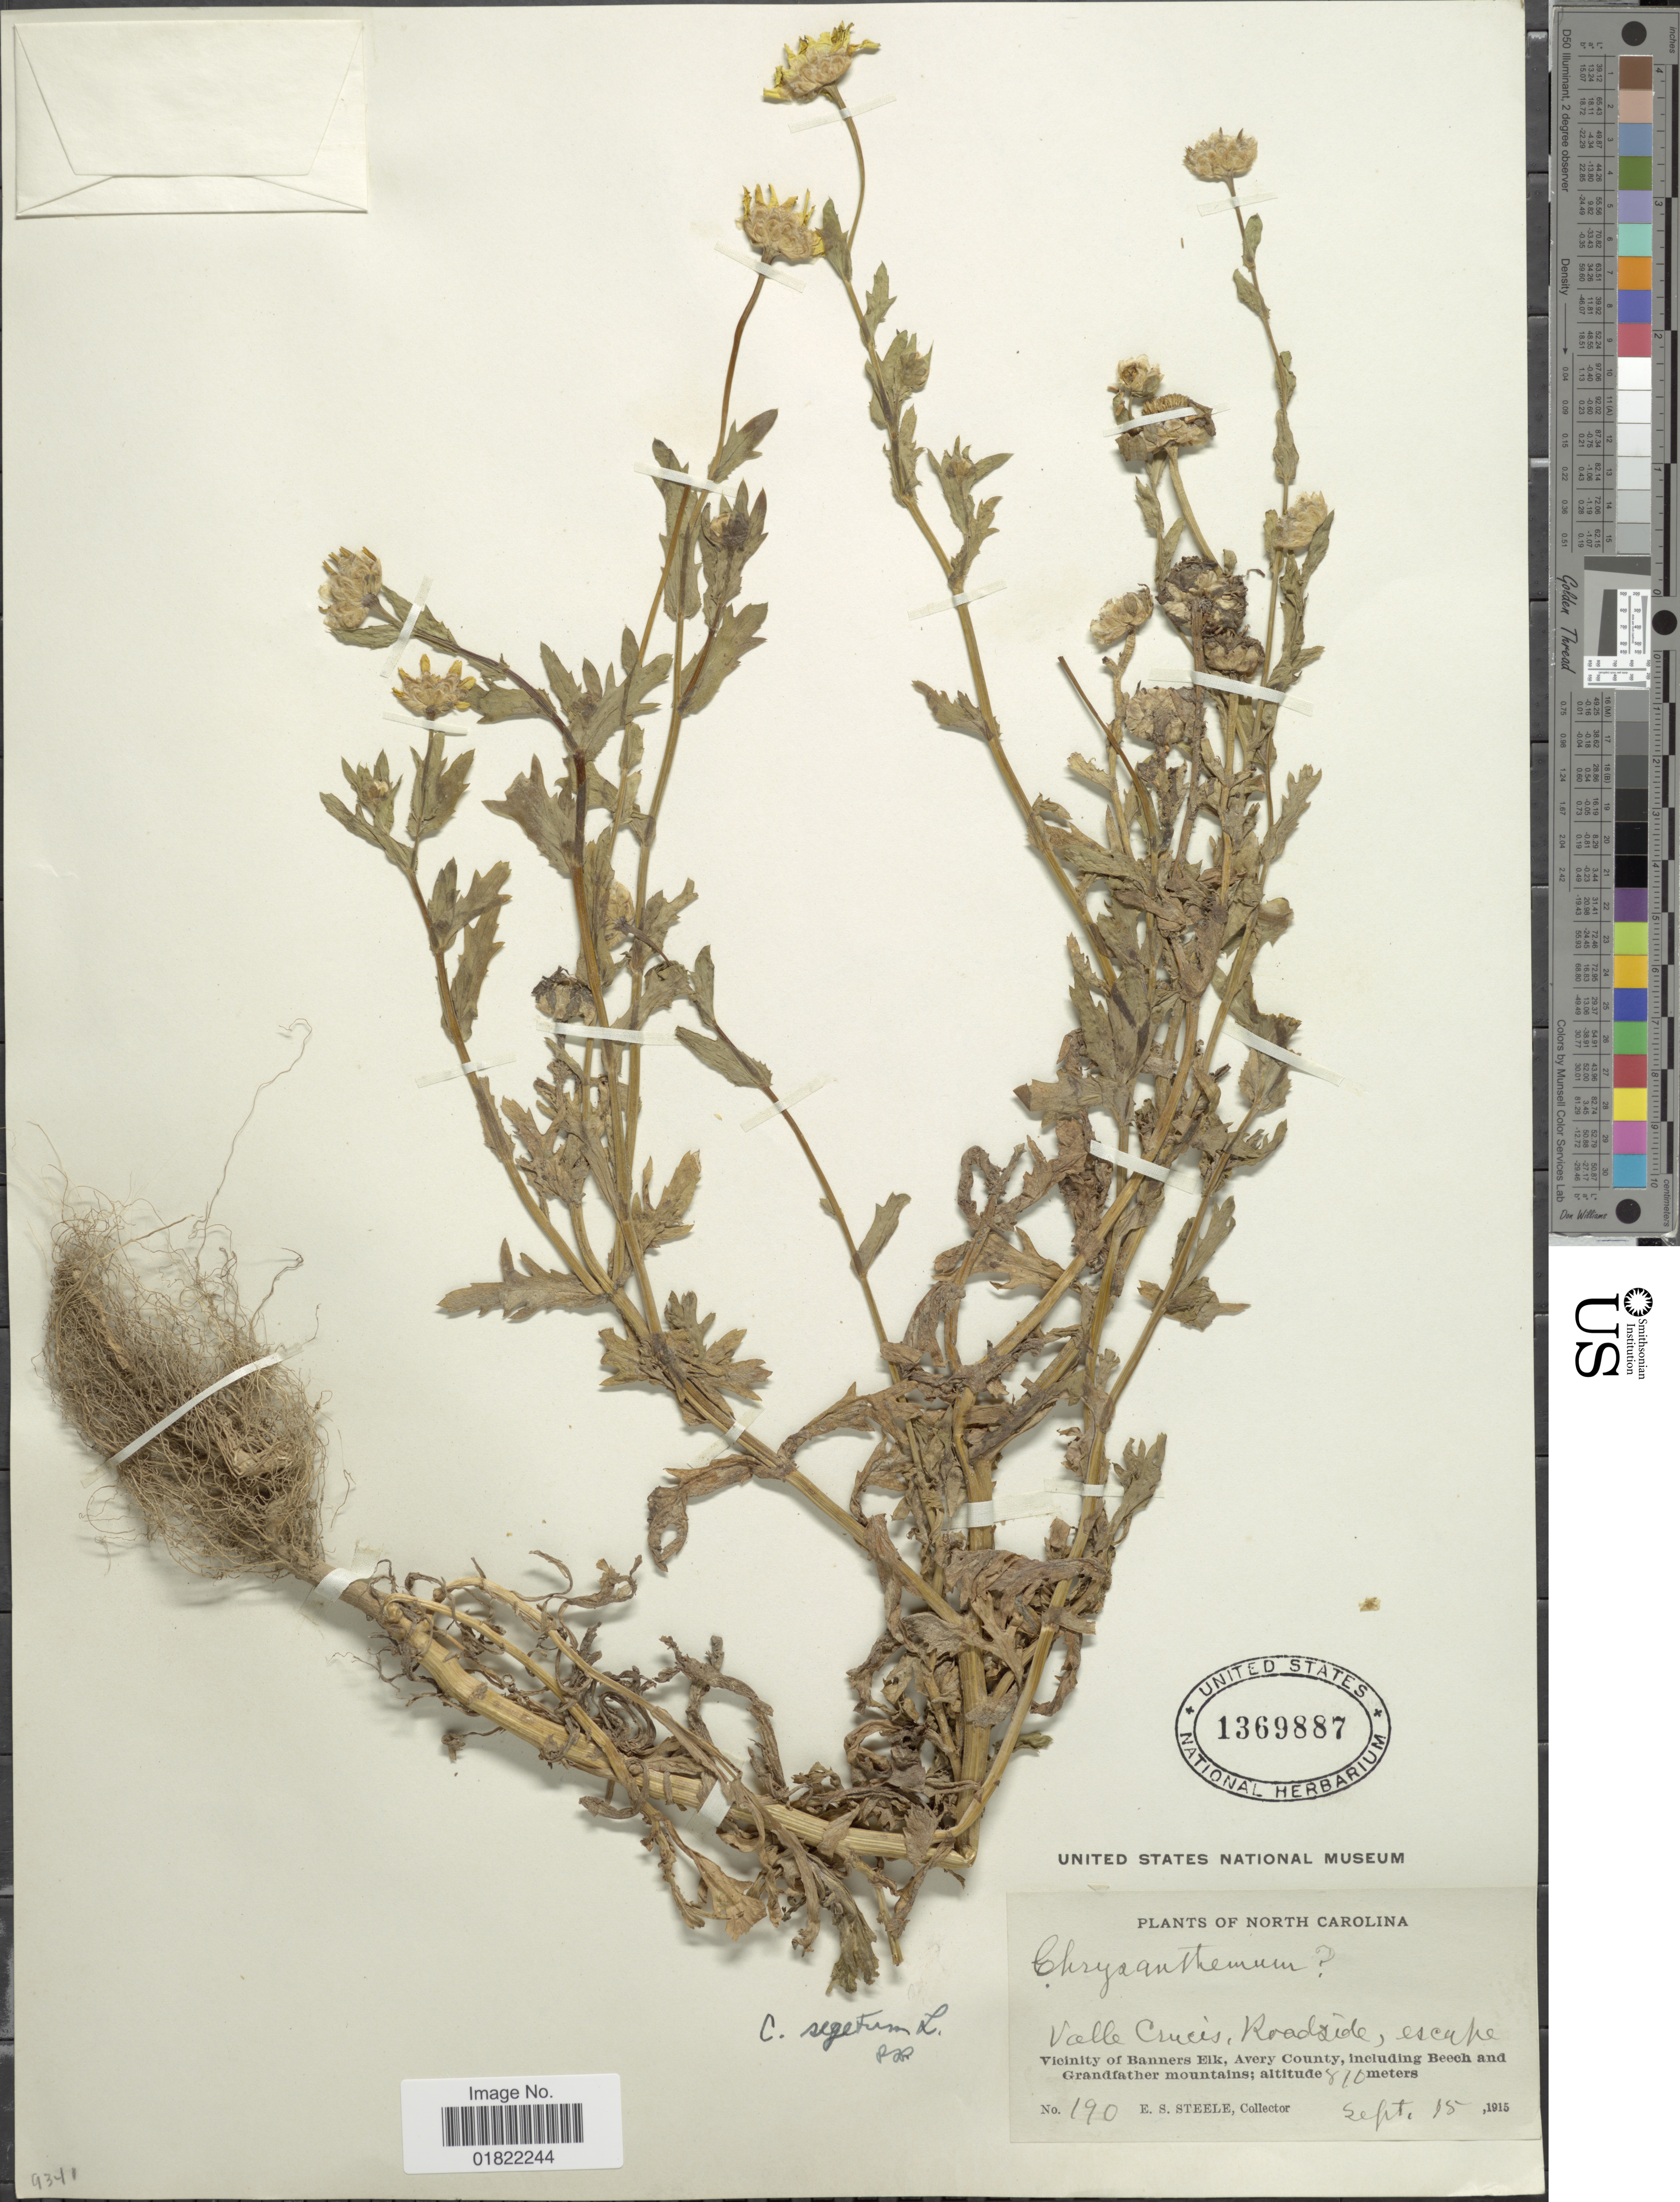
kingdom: Plantae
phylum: Tracheophyta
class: Magnoliopsida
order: Asterales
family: Asteraceae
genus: Chrysanthemum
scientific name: Chrysanthemum segetum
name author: L.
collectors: E. Steele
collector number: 190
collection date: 1915-09-15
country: United States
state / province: North Carolina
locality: Valle Cruces, Roadside, escape, Vicinity of Banners Elk, Avery County, including Beech and Grandfather mountains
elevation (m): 810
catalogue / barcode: US 1369887